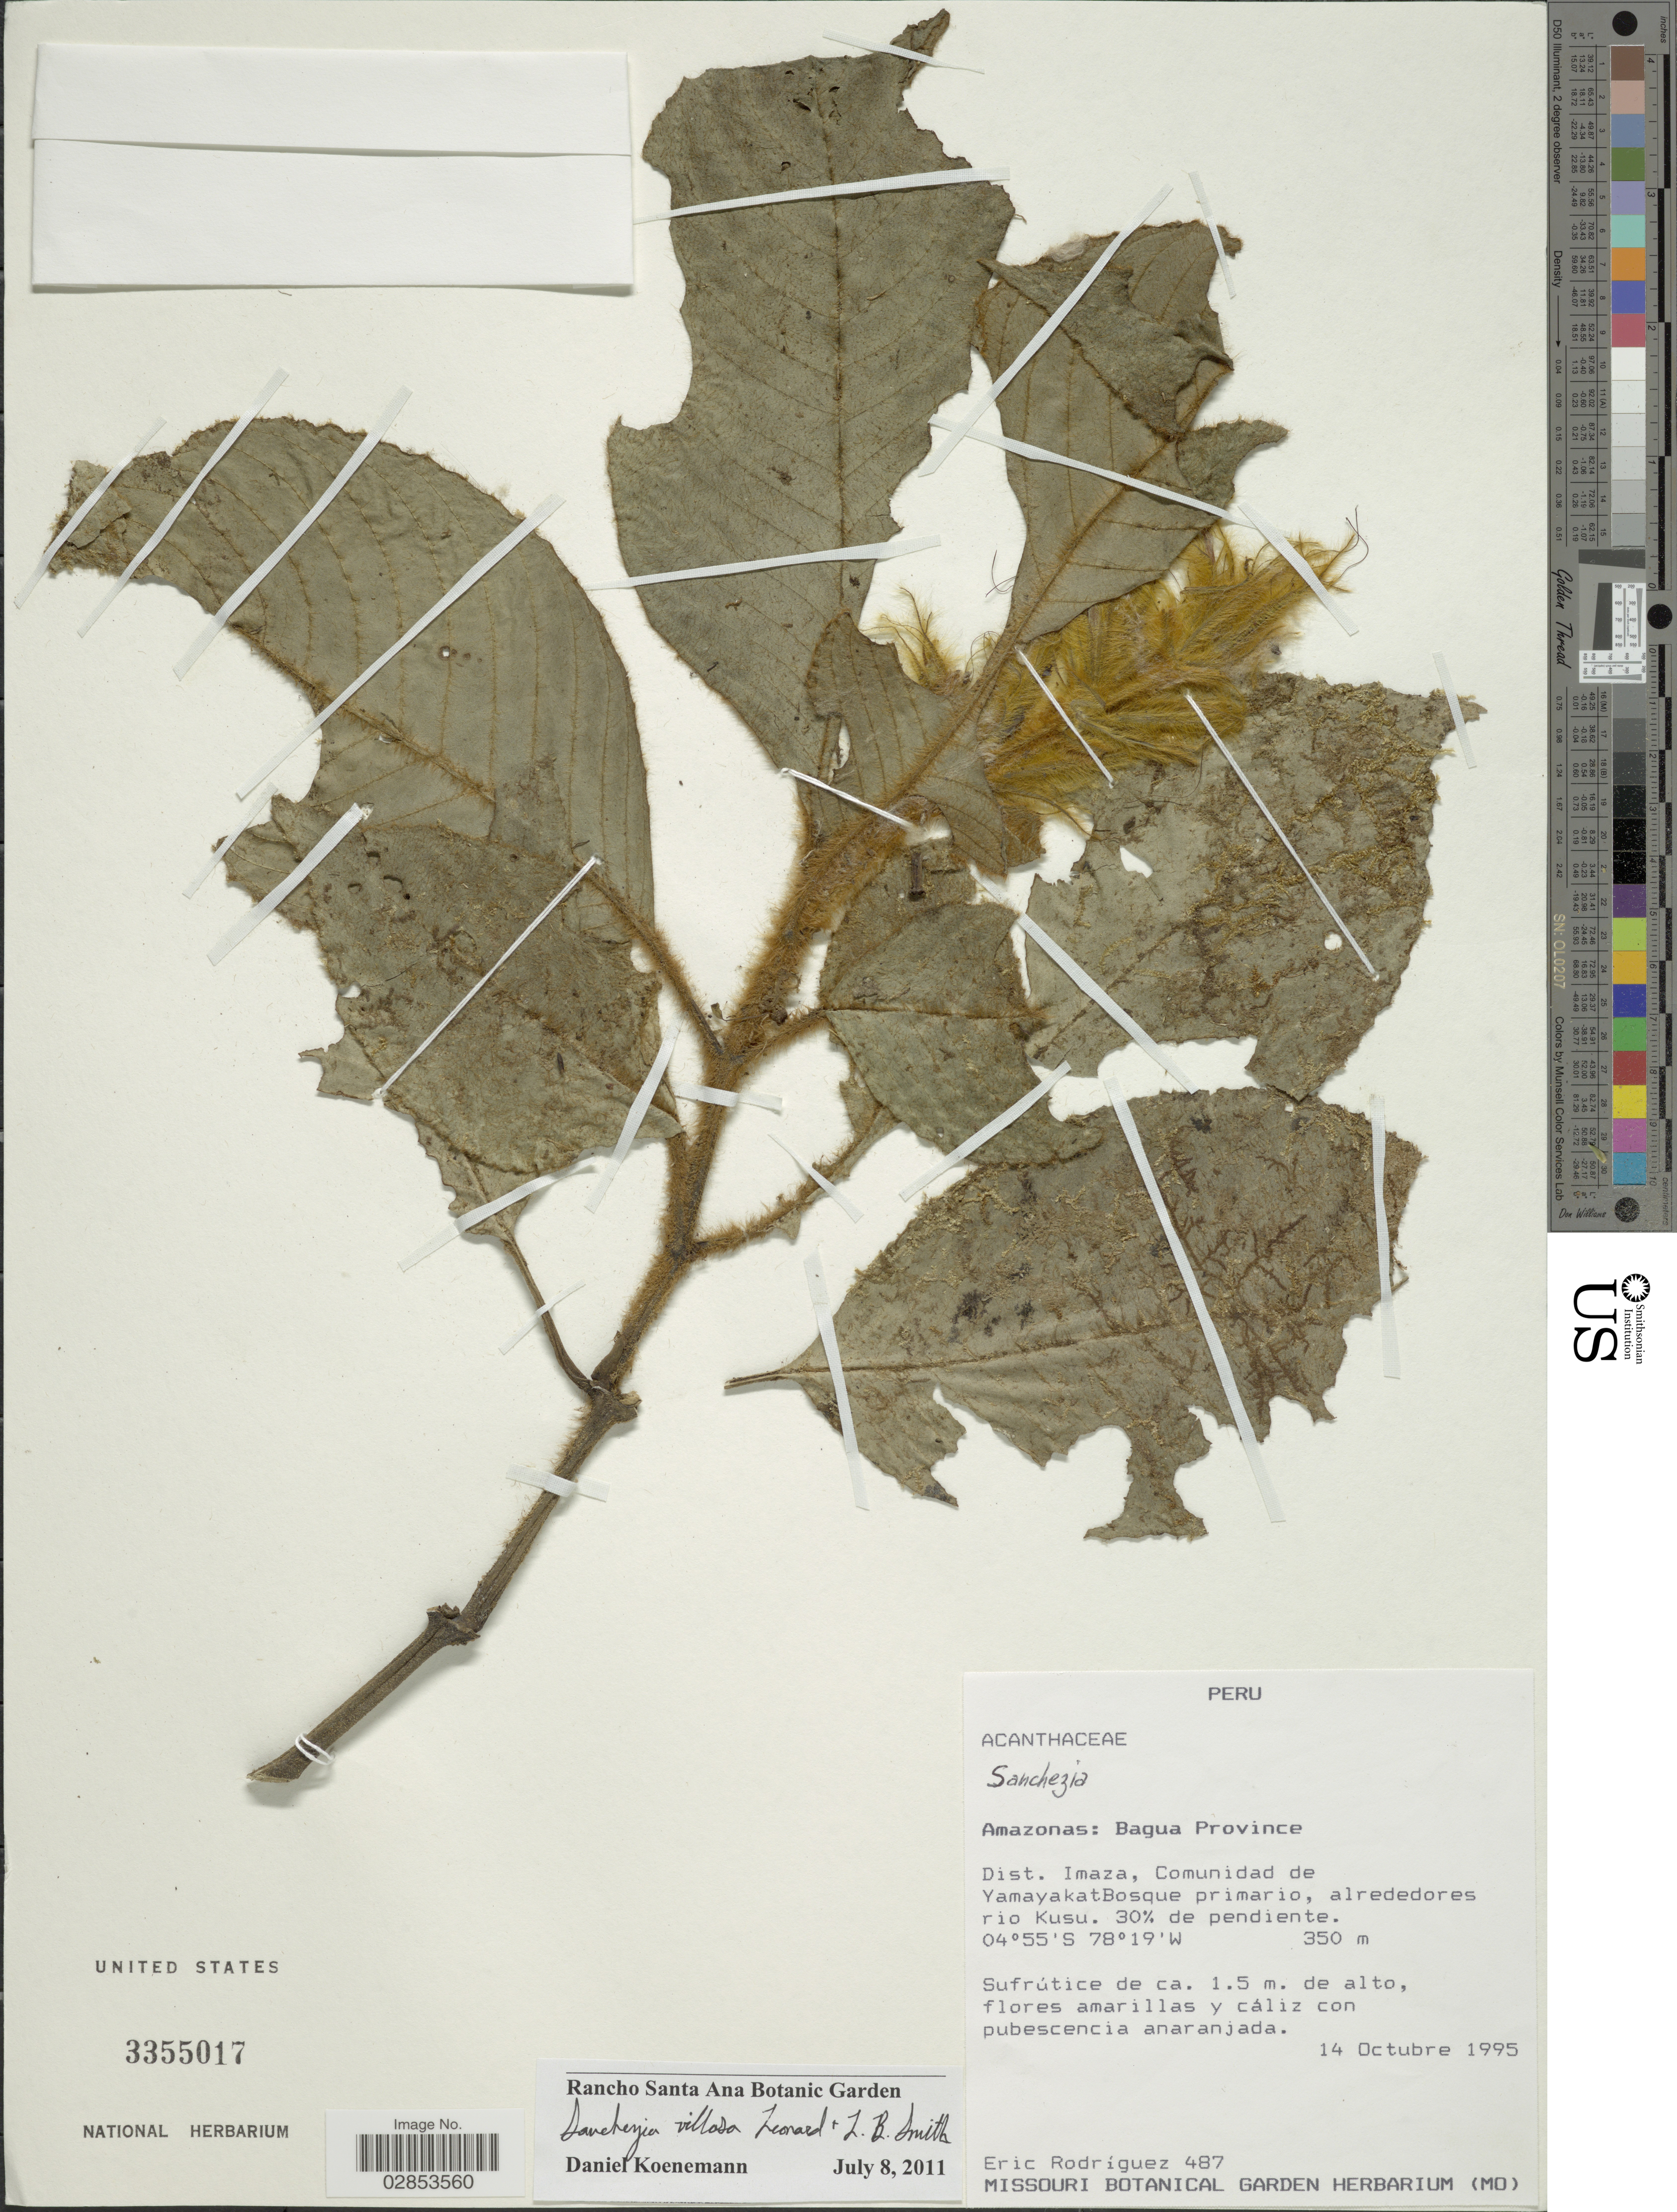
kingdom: Plantae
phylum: Tracheophyta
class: Magnoliopsida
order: Lamiales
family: Acanthaceae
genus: Trichosanchezia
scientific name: Trichosanchezia chrysothrix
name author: Mildbr.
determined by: Azevedo, Igor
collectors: E. Rodriguez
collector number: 487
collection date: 1995-10-14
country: Peru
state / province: Amazonas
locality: Bagua Province. Dist. Imaza, Comunidad de YamayakatBosque primario, alrededores rio Kusu.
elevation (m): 350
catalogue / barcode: US 3355017